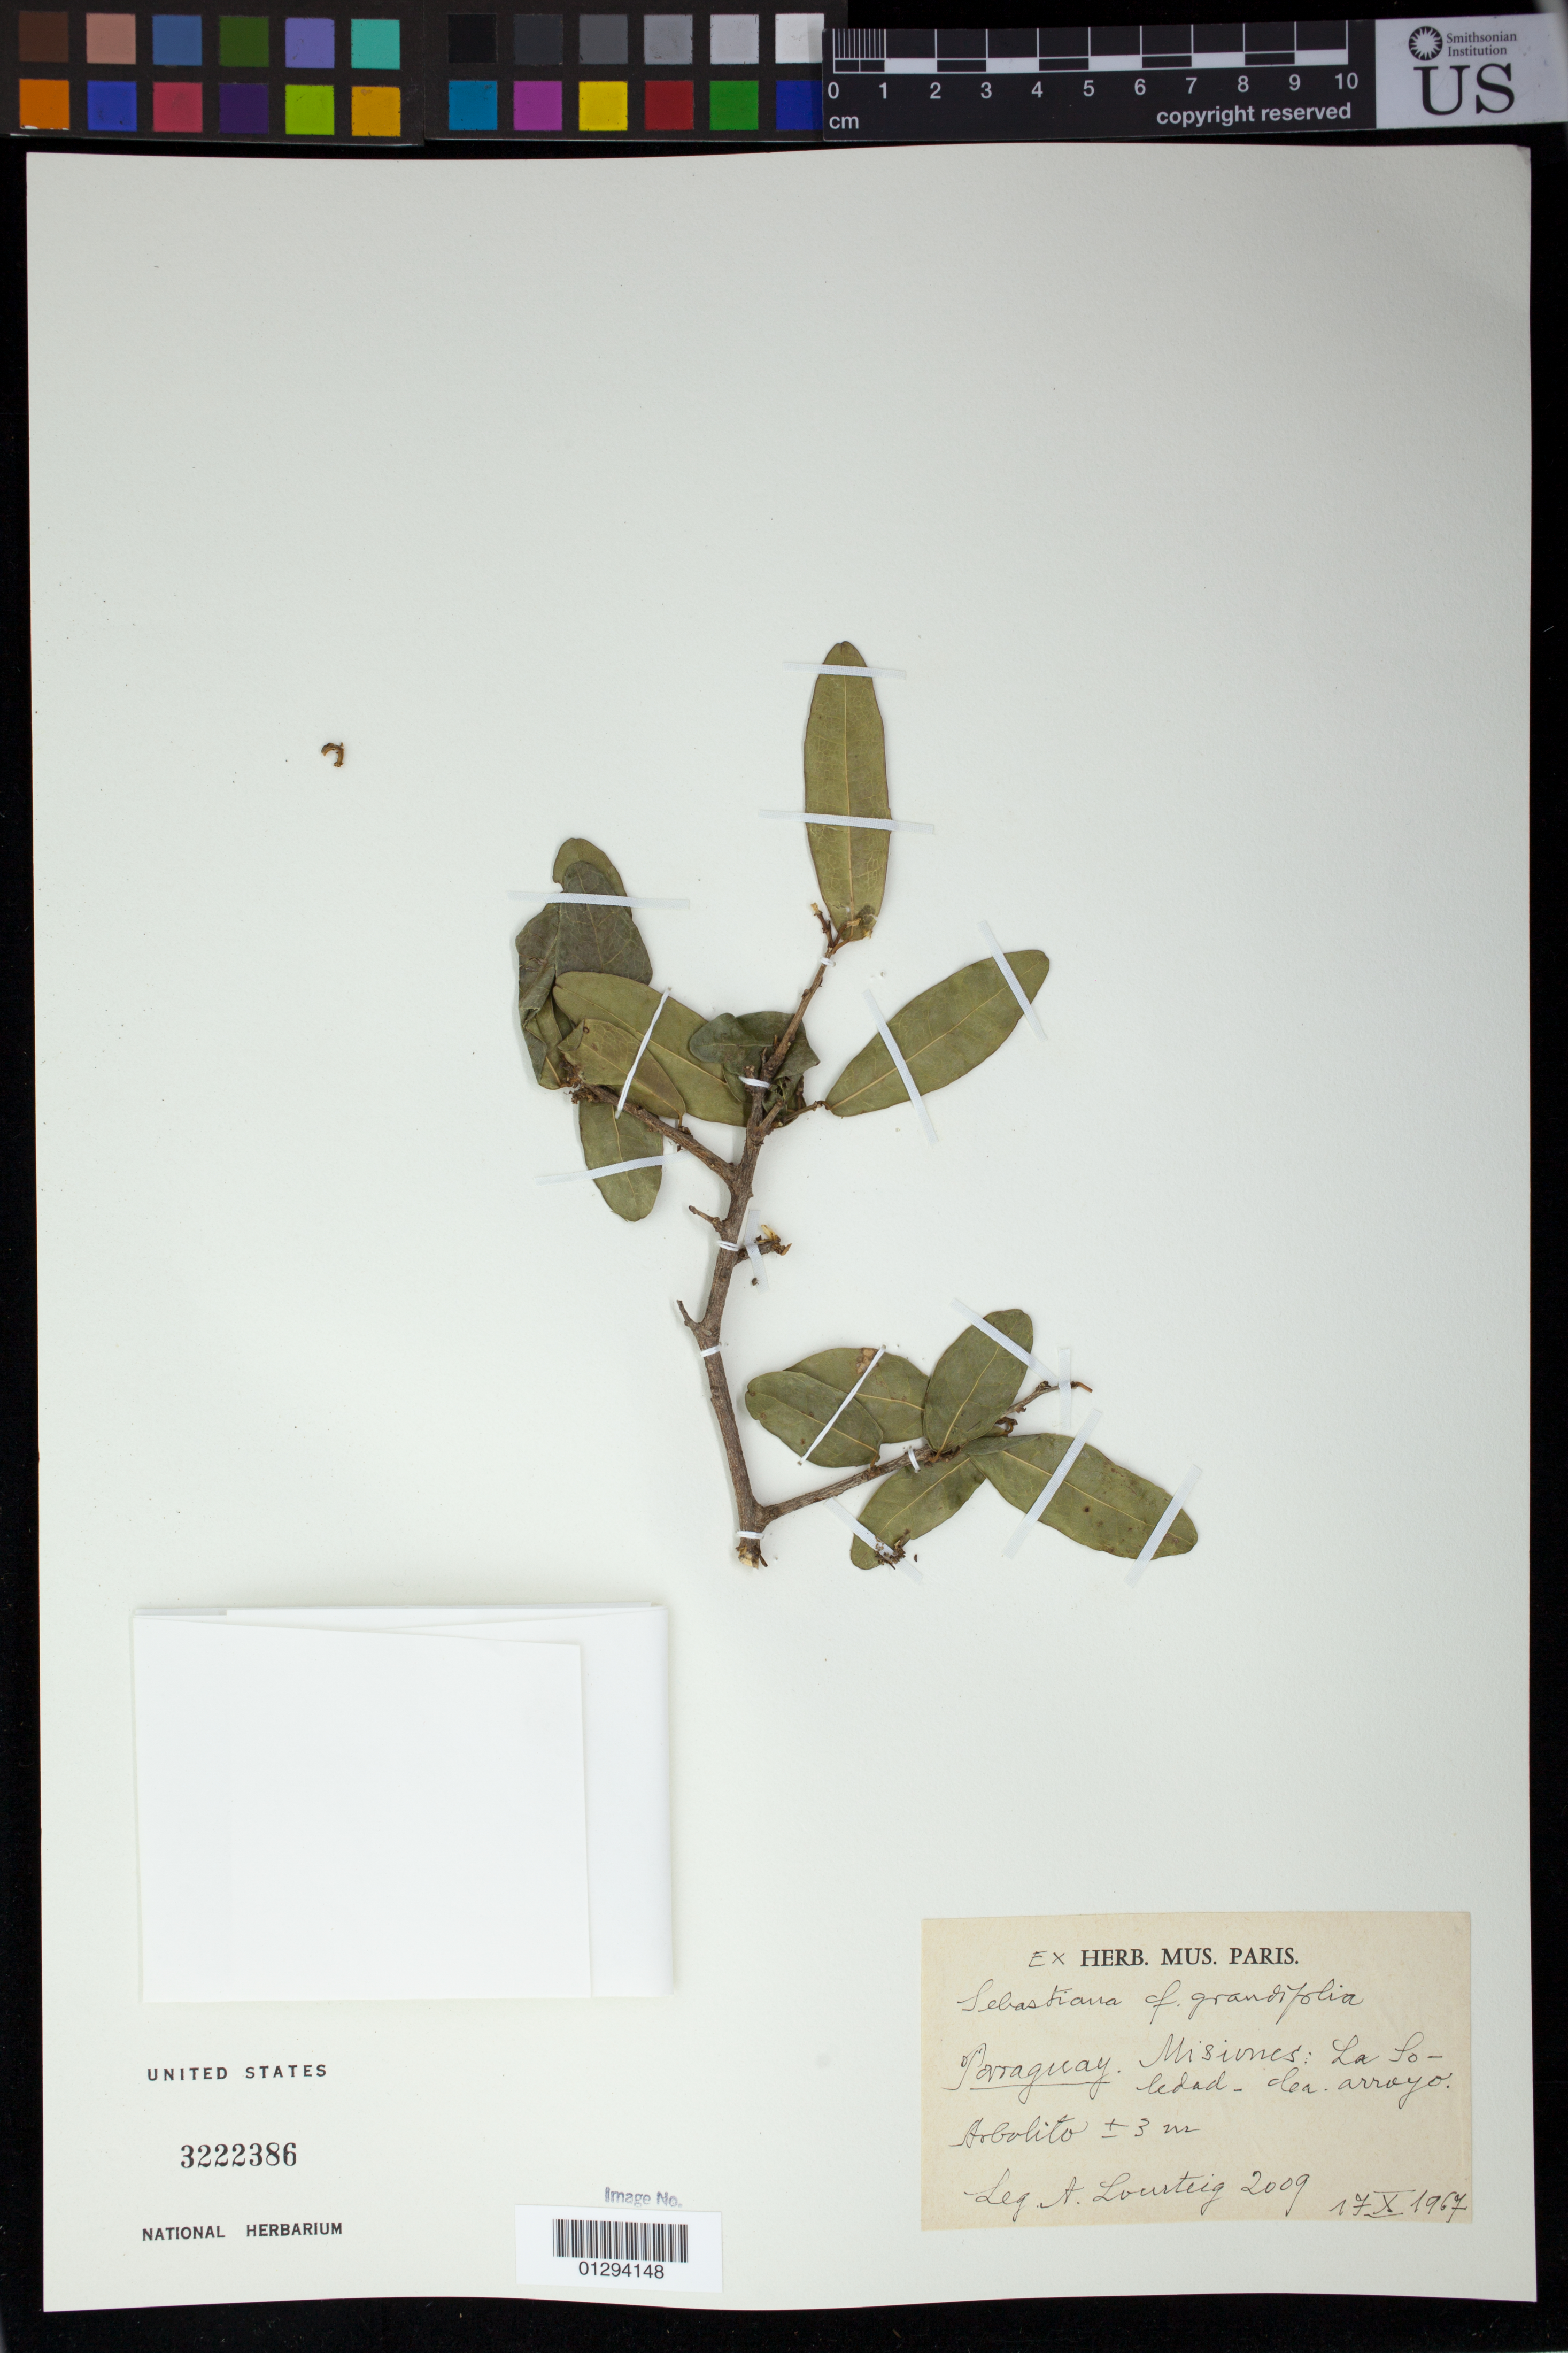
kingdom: Plantae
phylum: Tracheophyta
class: Magnoliopsida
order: Malpighiales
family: Euphorbiaceae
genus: Sebastiania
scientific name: Sebastiania grandifolia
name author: (Chodat & Hassl.) Pax & K. Hoffm.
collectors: A. Lourteig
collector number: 2009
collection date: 1967-10-17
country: Paraguay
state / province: Misiones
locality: La Soledad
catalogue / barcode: US 3222386